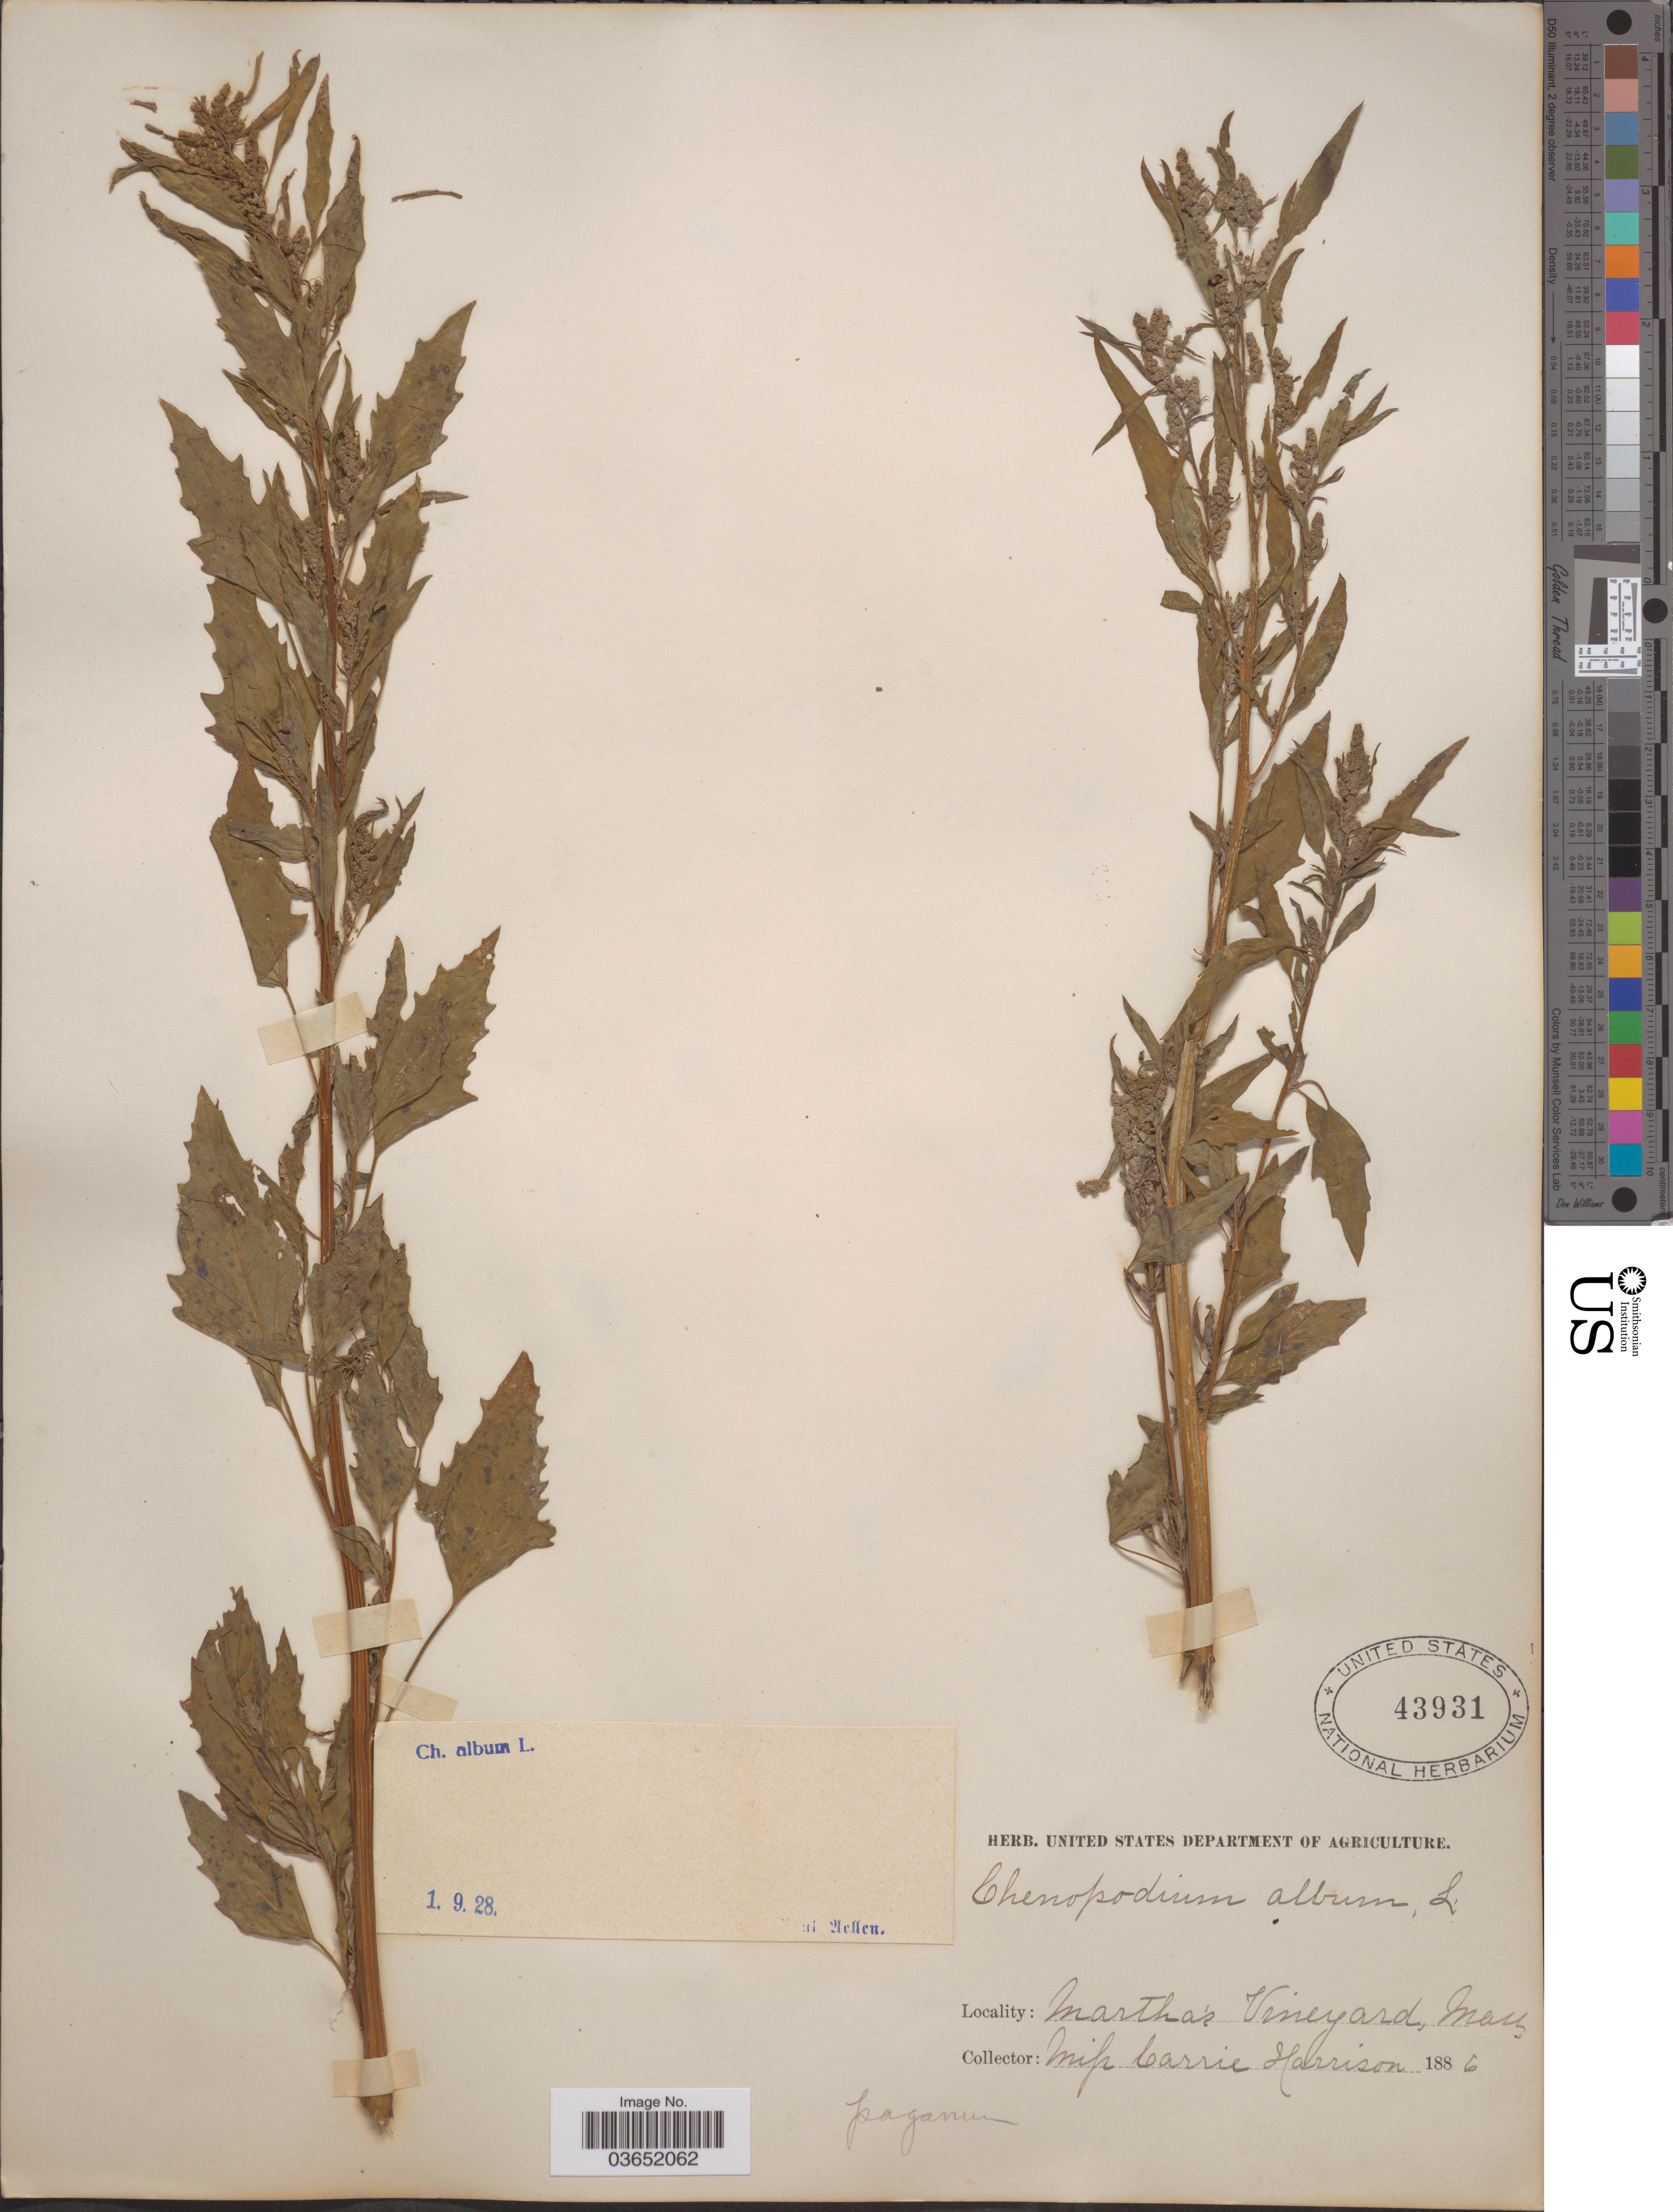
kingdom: Plantae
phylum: Tracheophyta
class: Magnoliopsida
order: Caryophyllales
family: Amaranthaceae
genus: Chenopodium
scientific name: Chenopodium album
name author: L.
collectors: C. Harrison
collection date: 1886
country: United States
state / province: Massachusetts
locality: Martha's Vineyard.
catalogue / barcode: US 43931